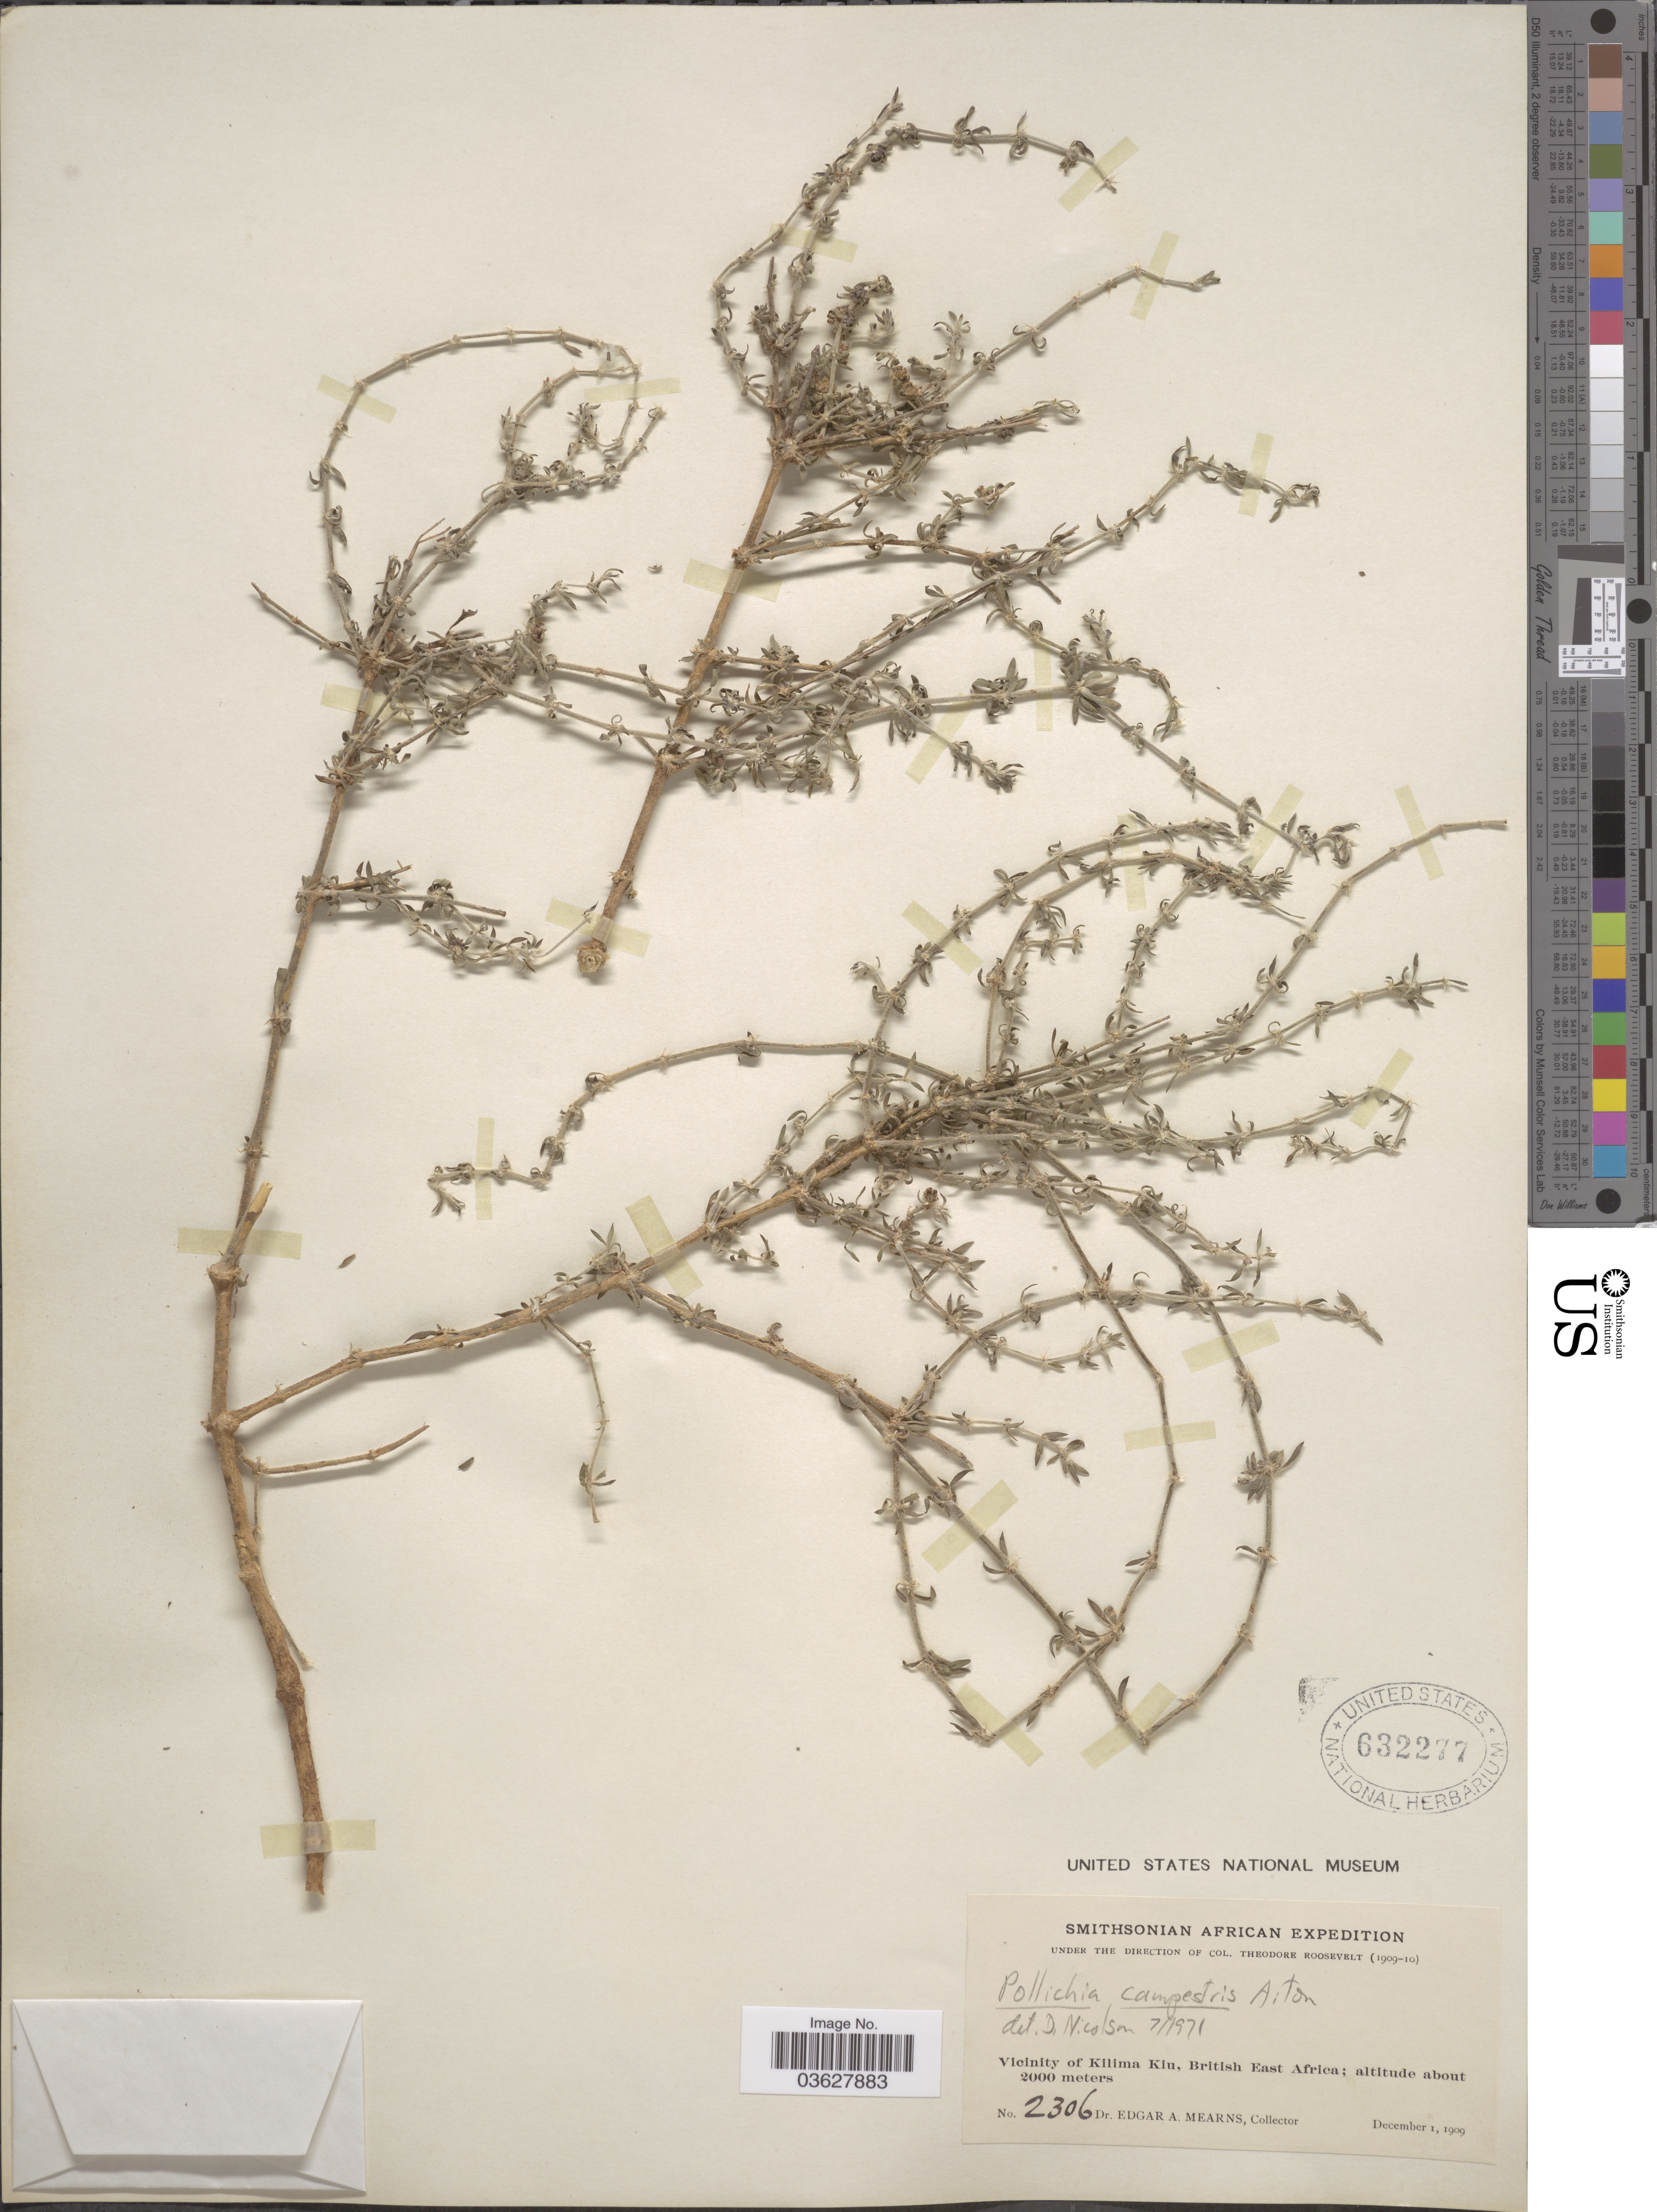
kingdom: Plantae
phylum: Tracheophyta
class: Magnoliopsida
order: Caryophyllales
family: Caryophyllaceae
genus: Pollichia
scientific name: Pollichia campestris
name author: Aiton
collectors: E. A. Mearns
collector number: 2306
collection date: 1909-12-01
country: Kenya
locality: Vicinity of Kilima Kiu, British East Africa.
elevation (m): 2000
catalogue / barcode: US 632277